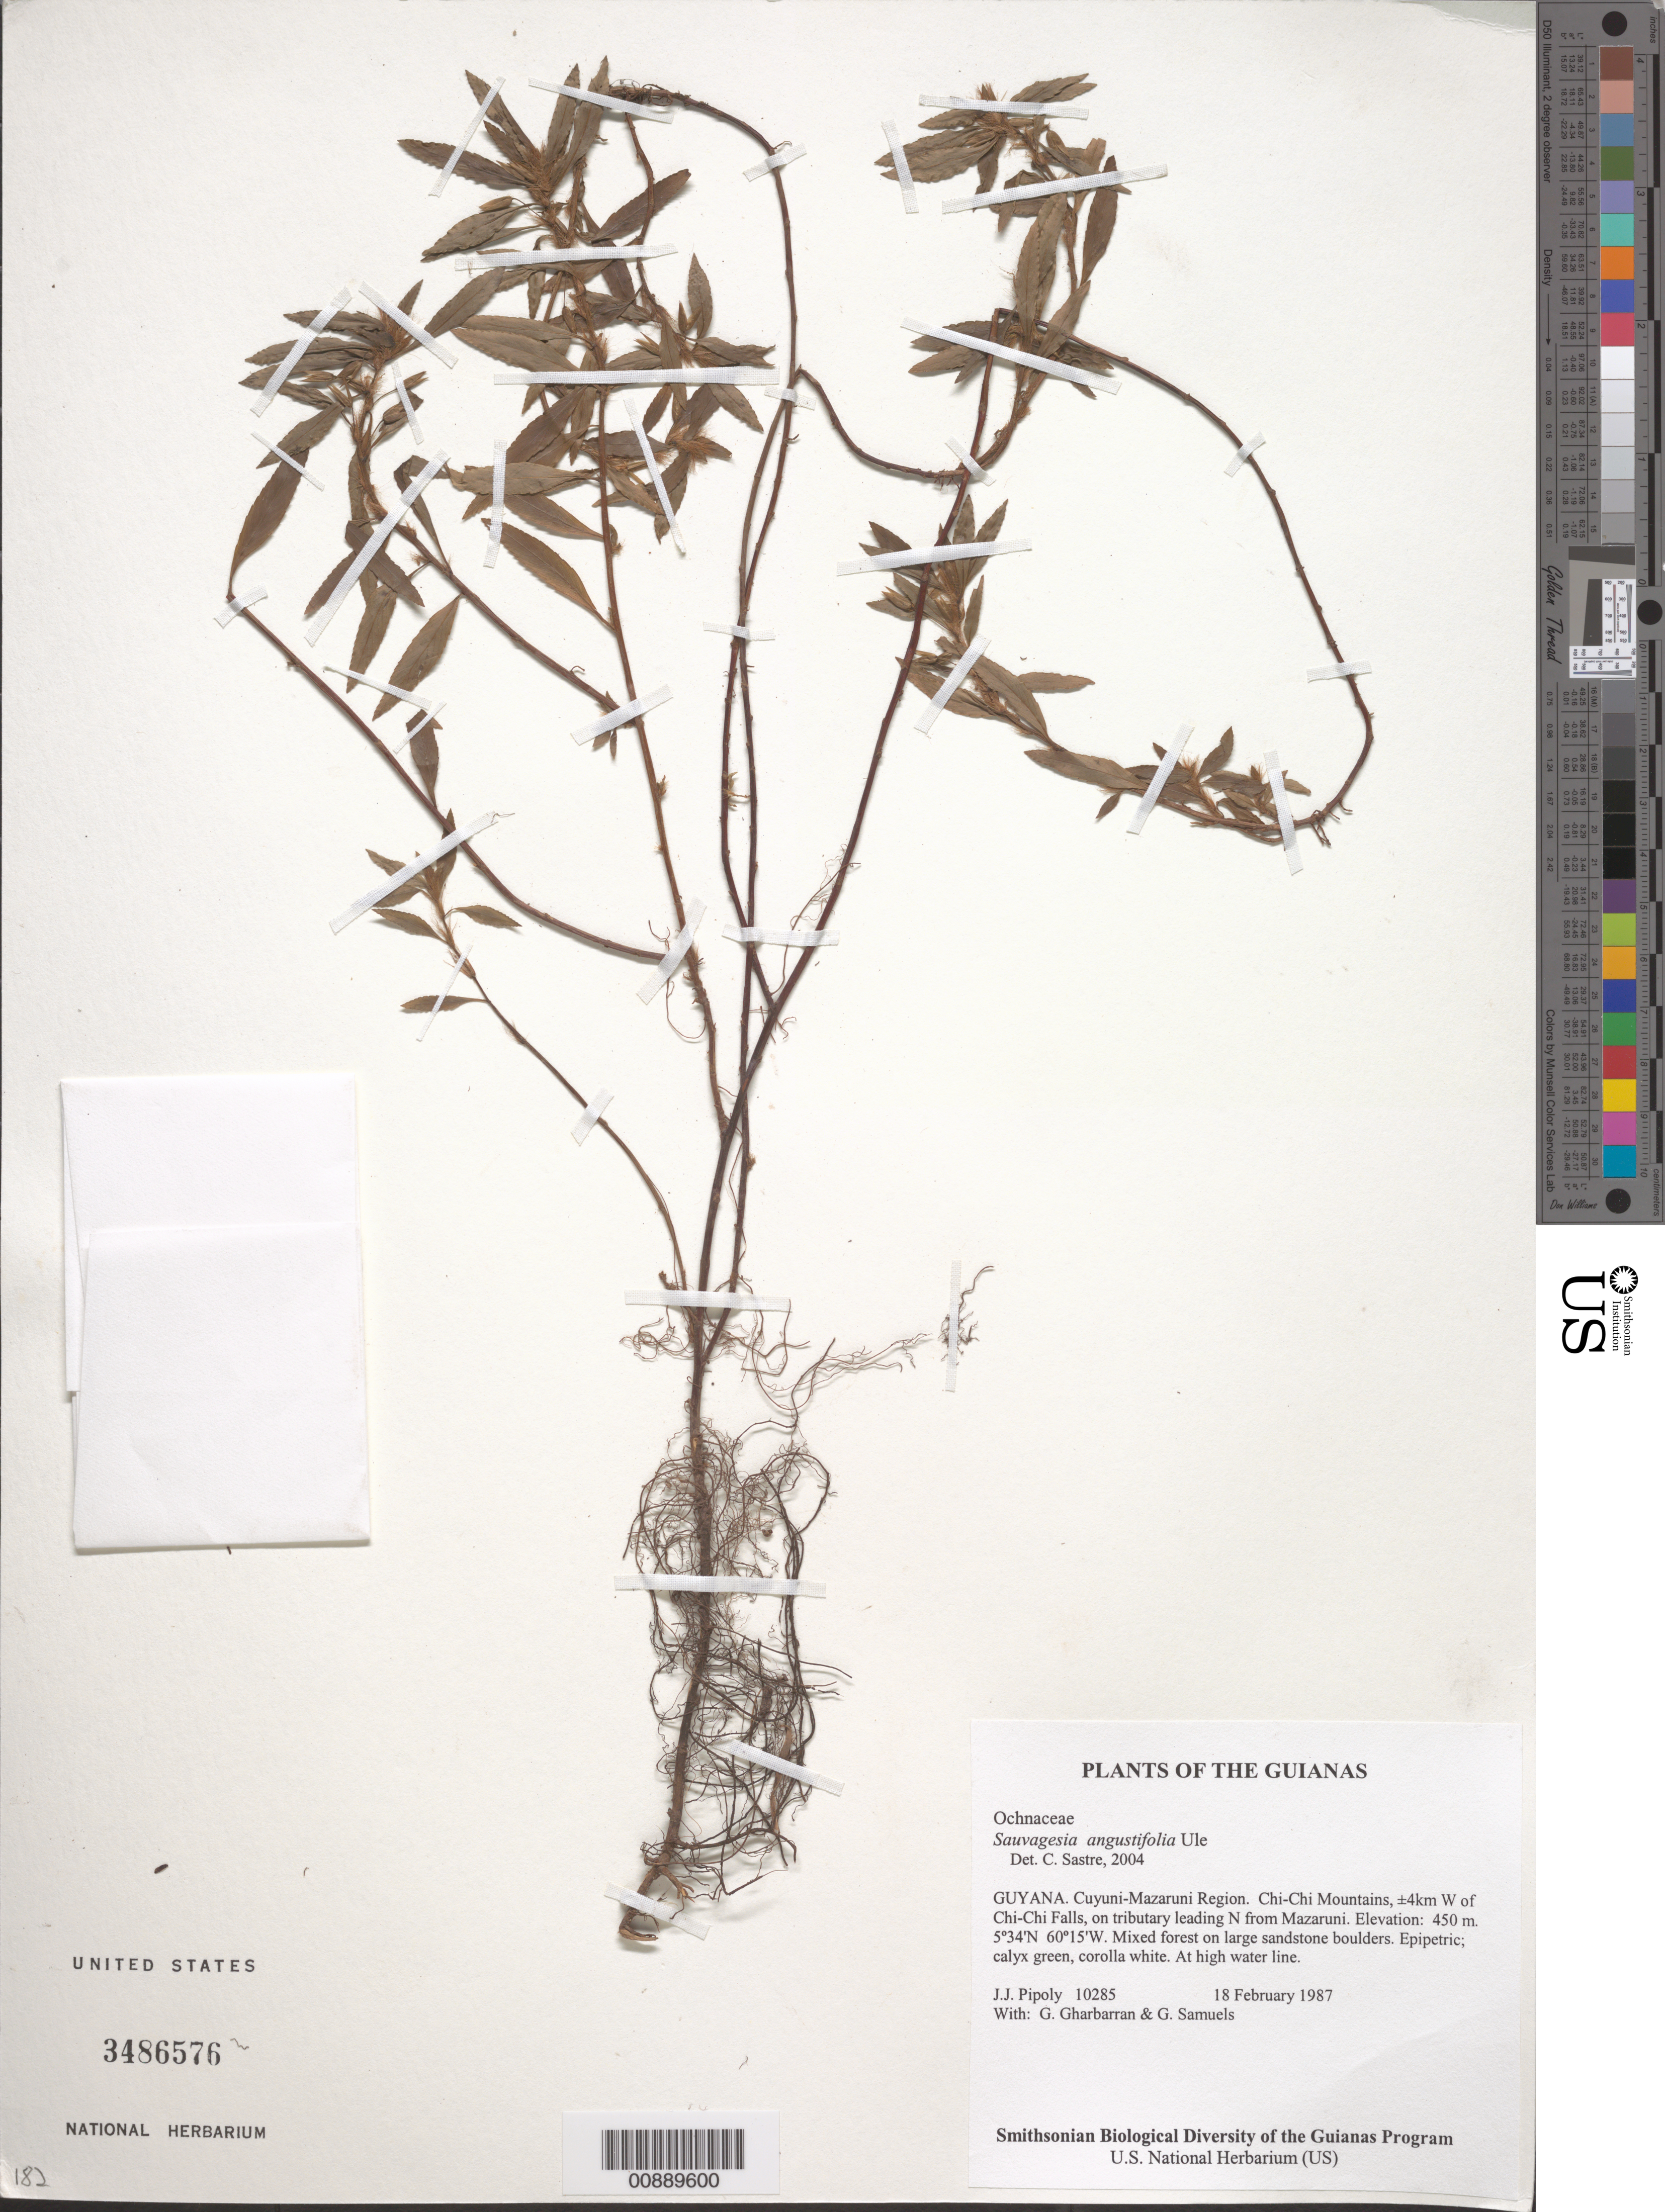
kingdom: Plantae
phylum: Tracheophyta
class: Magnoliopsida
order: Malpighiales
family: Ochnaceae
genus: Sauvagesia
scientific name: Sauvagesia angustifolia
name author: Ule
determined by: Sastre, C. H. L.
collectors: J. J. Pipoly, G. Gharbarran & G. Samuels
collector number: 10285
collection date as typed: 18 February 1987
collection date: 1987-02-18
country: Guyana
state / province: Cuyuni-Mazaruni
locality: Chi-Chi Mountains, ±4km W of Chi-Chi Falls, on tributary leading N from Mazaruni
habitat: Mixed forest on large sandstone boulders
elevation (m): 450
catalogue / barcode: US 3486576